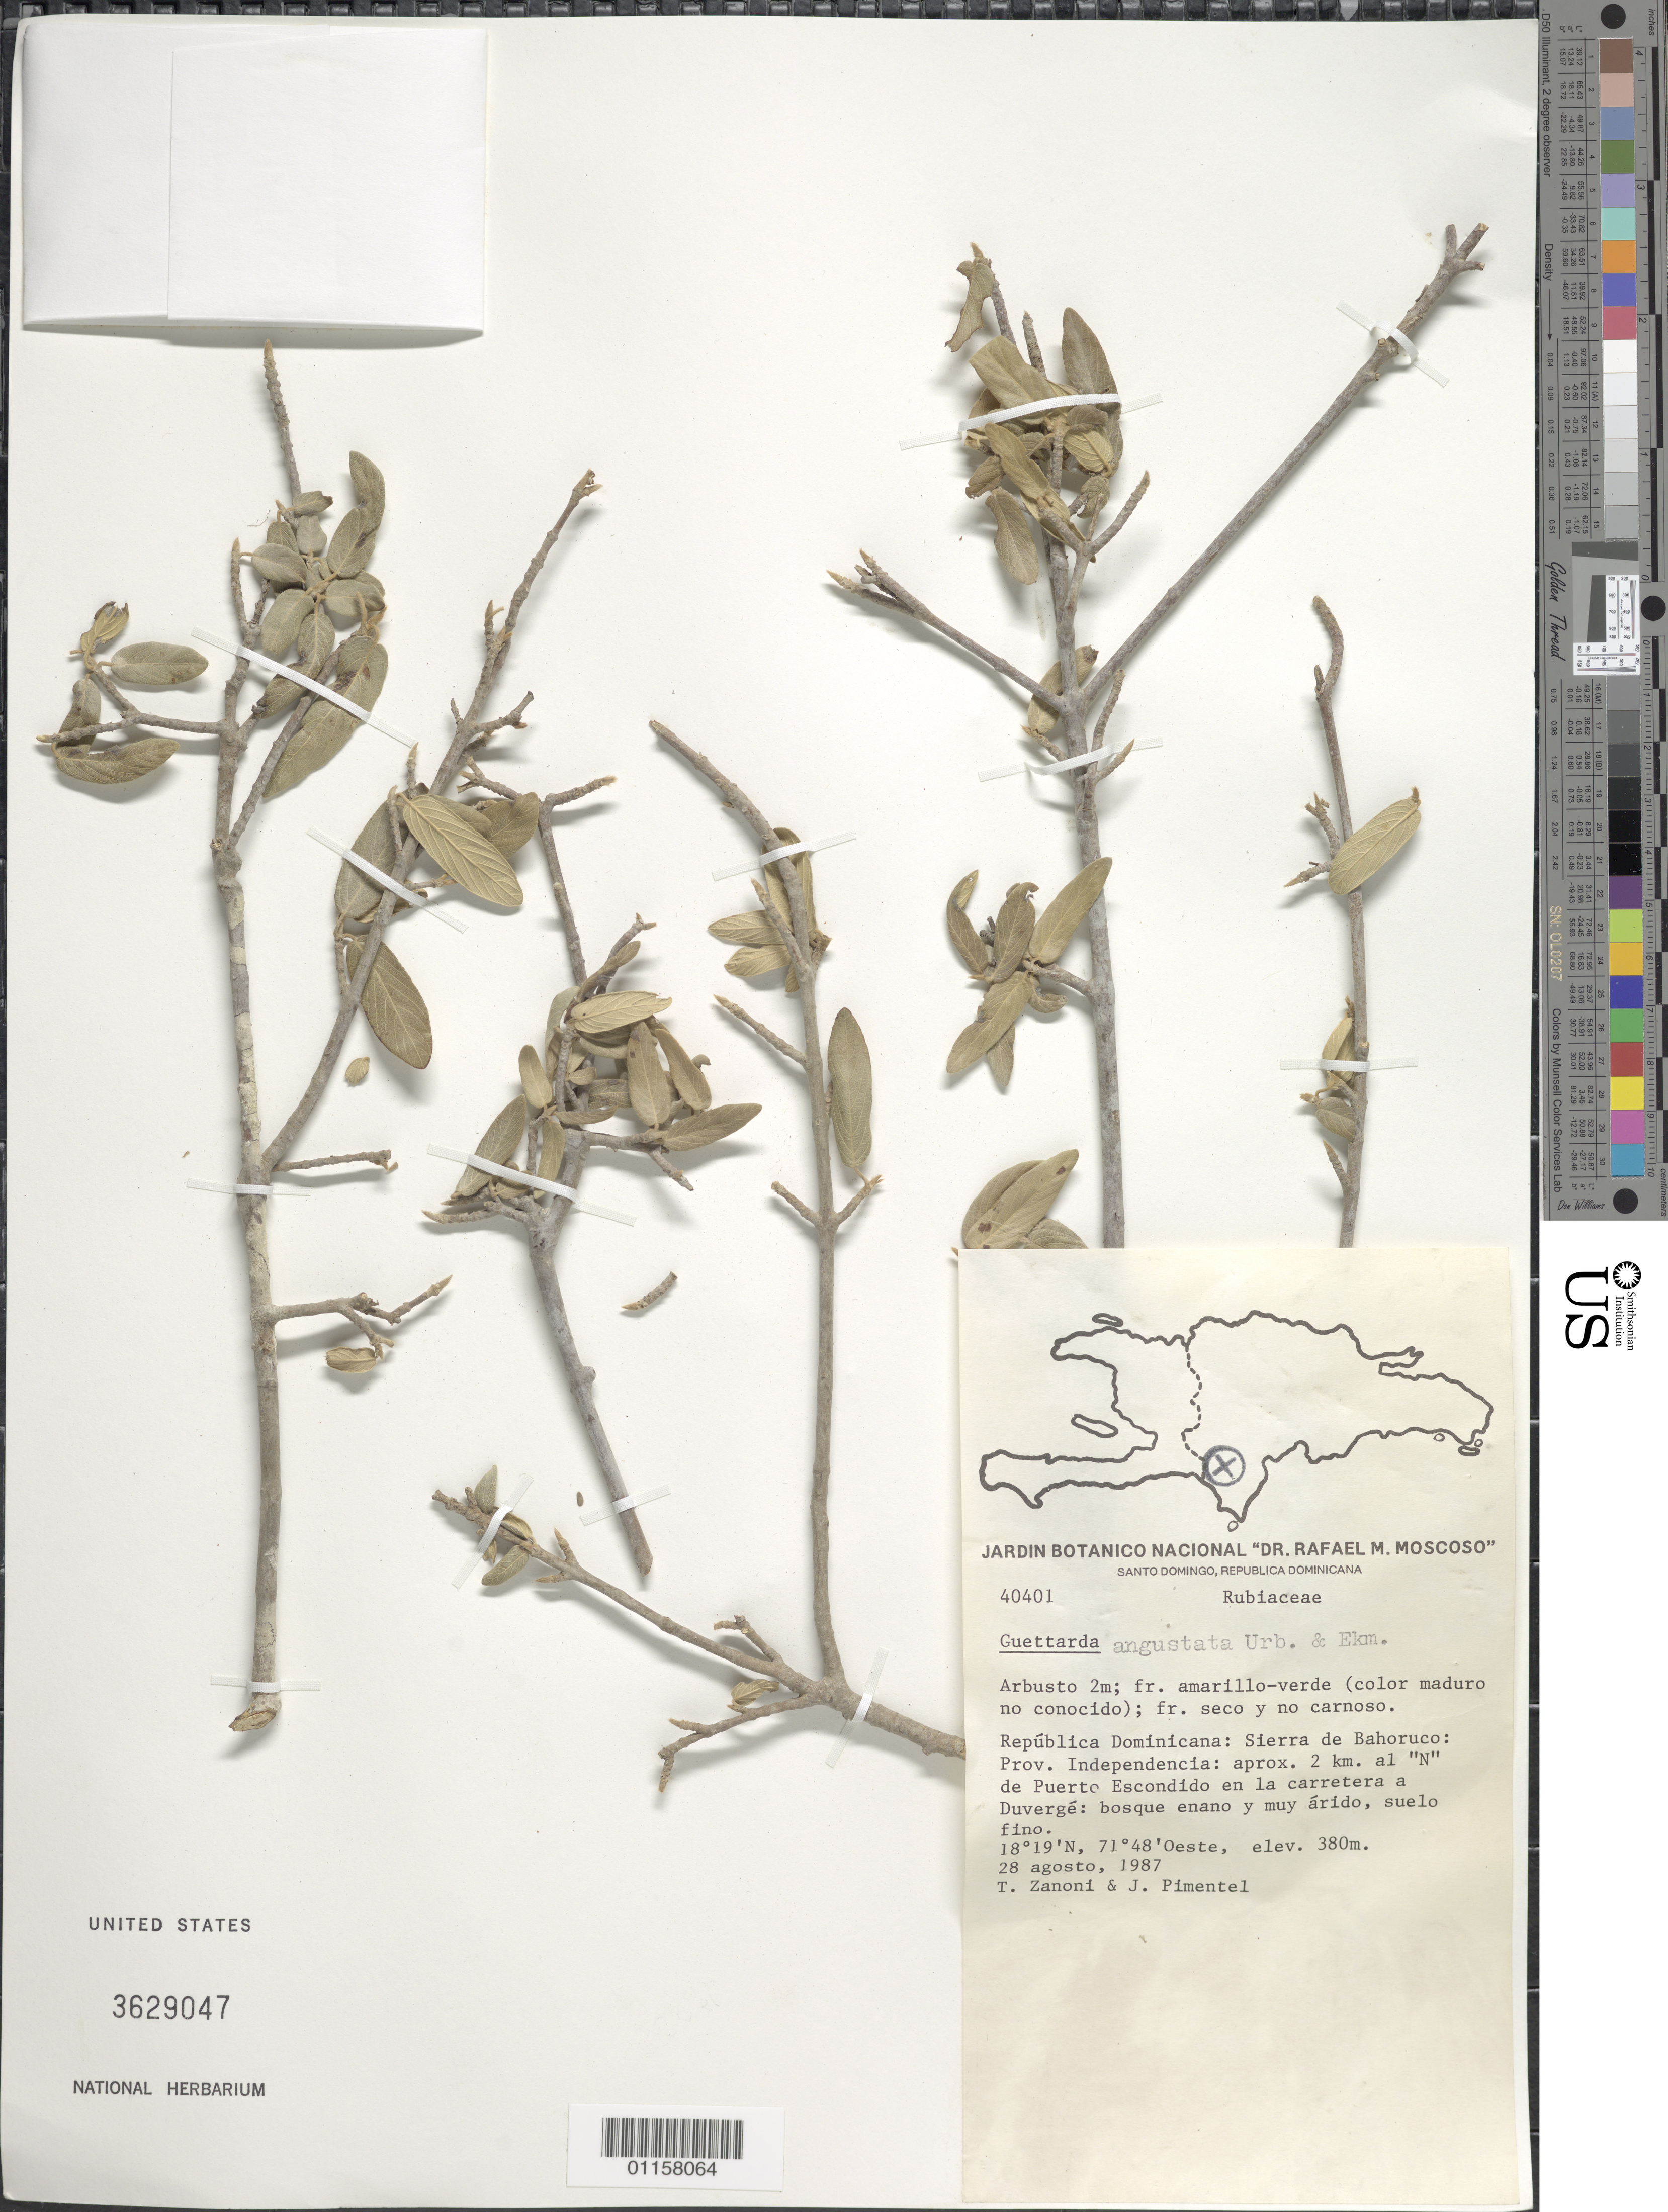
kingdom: Plantae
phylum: Tracheophyta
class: Magnoliopsida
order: Gentianales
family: Rubiaceae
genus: Guettarda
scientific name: Guettarda angustata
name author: Urb. & Ekman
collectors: T. A. Zanoni & J. Pimentel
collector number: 40401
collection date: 1987-08-28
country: Dominican Republic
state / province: Independencia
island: Hispaniola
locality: Sierra de Bahoruco; aprox. 2 km al "N" de Puerto Escondido en la carretera a Duvergé.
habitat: Bosque enano y muy árido, suelo fino.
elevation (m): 380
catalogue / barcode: US 3629047